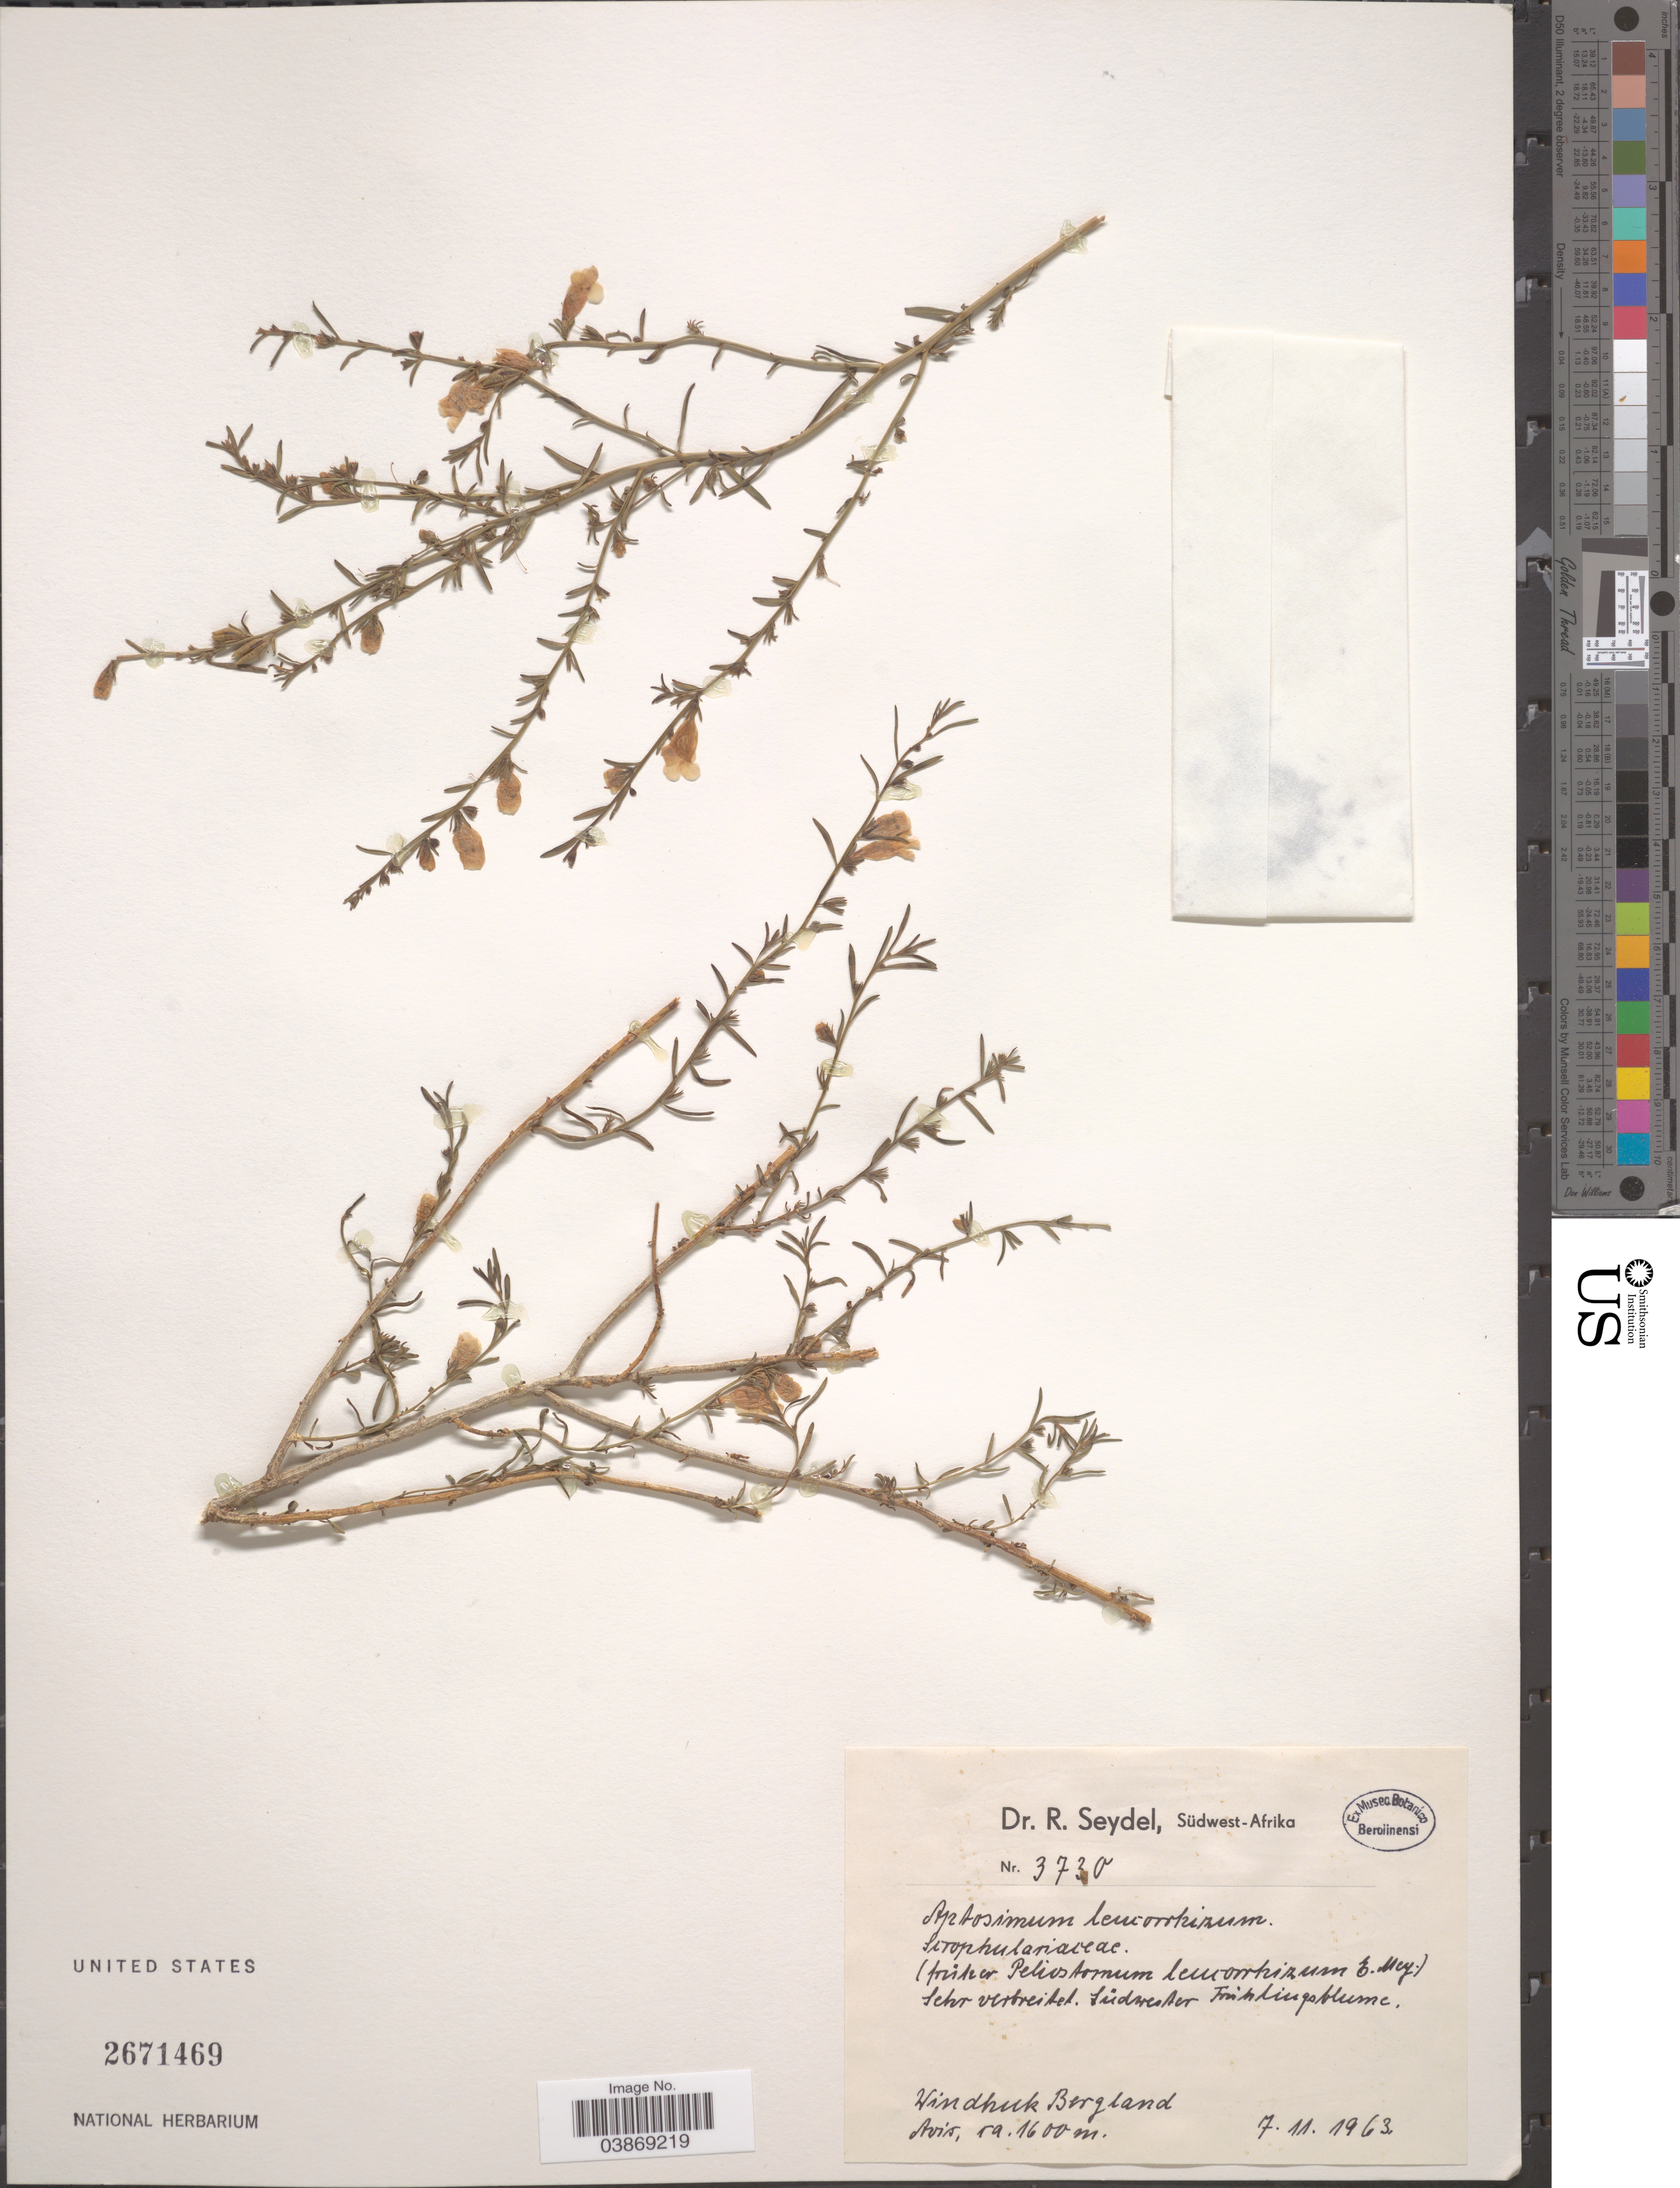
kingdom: Plantae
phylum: Tracheophyta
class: Magnoliopsida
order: Lamiales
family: Scrophulariaceae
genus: Aptosimum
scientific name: Aptosimum leucorrhizum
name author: (E. Mey. ex Benth.) E. Phillips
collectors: R. Seydel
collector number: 3730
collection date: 1963-11-07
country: Namibia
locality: Windhuk Bergland.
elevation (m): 1600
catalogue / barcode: US 2671469